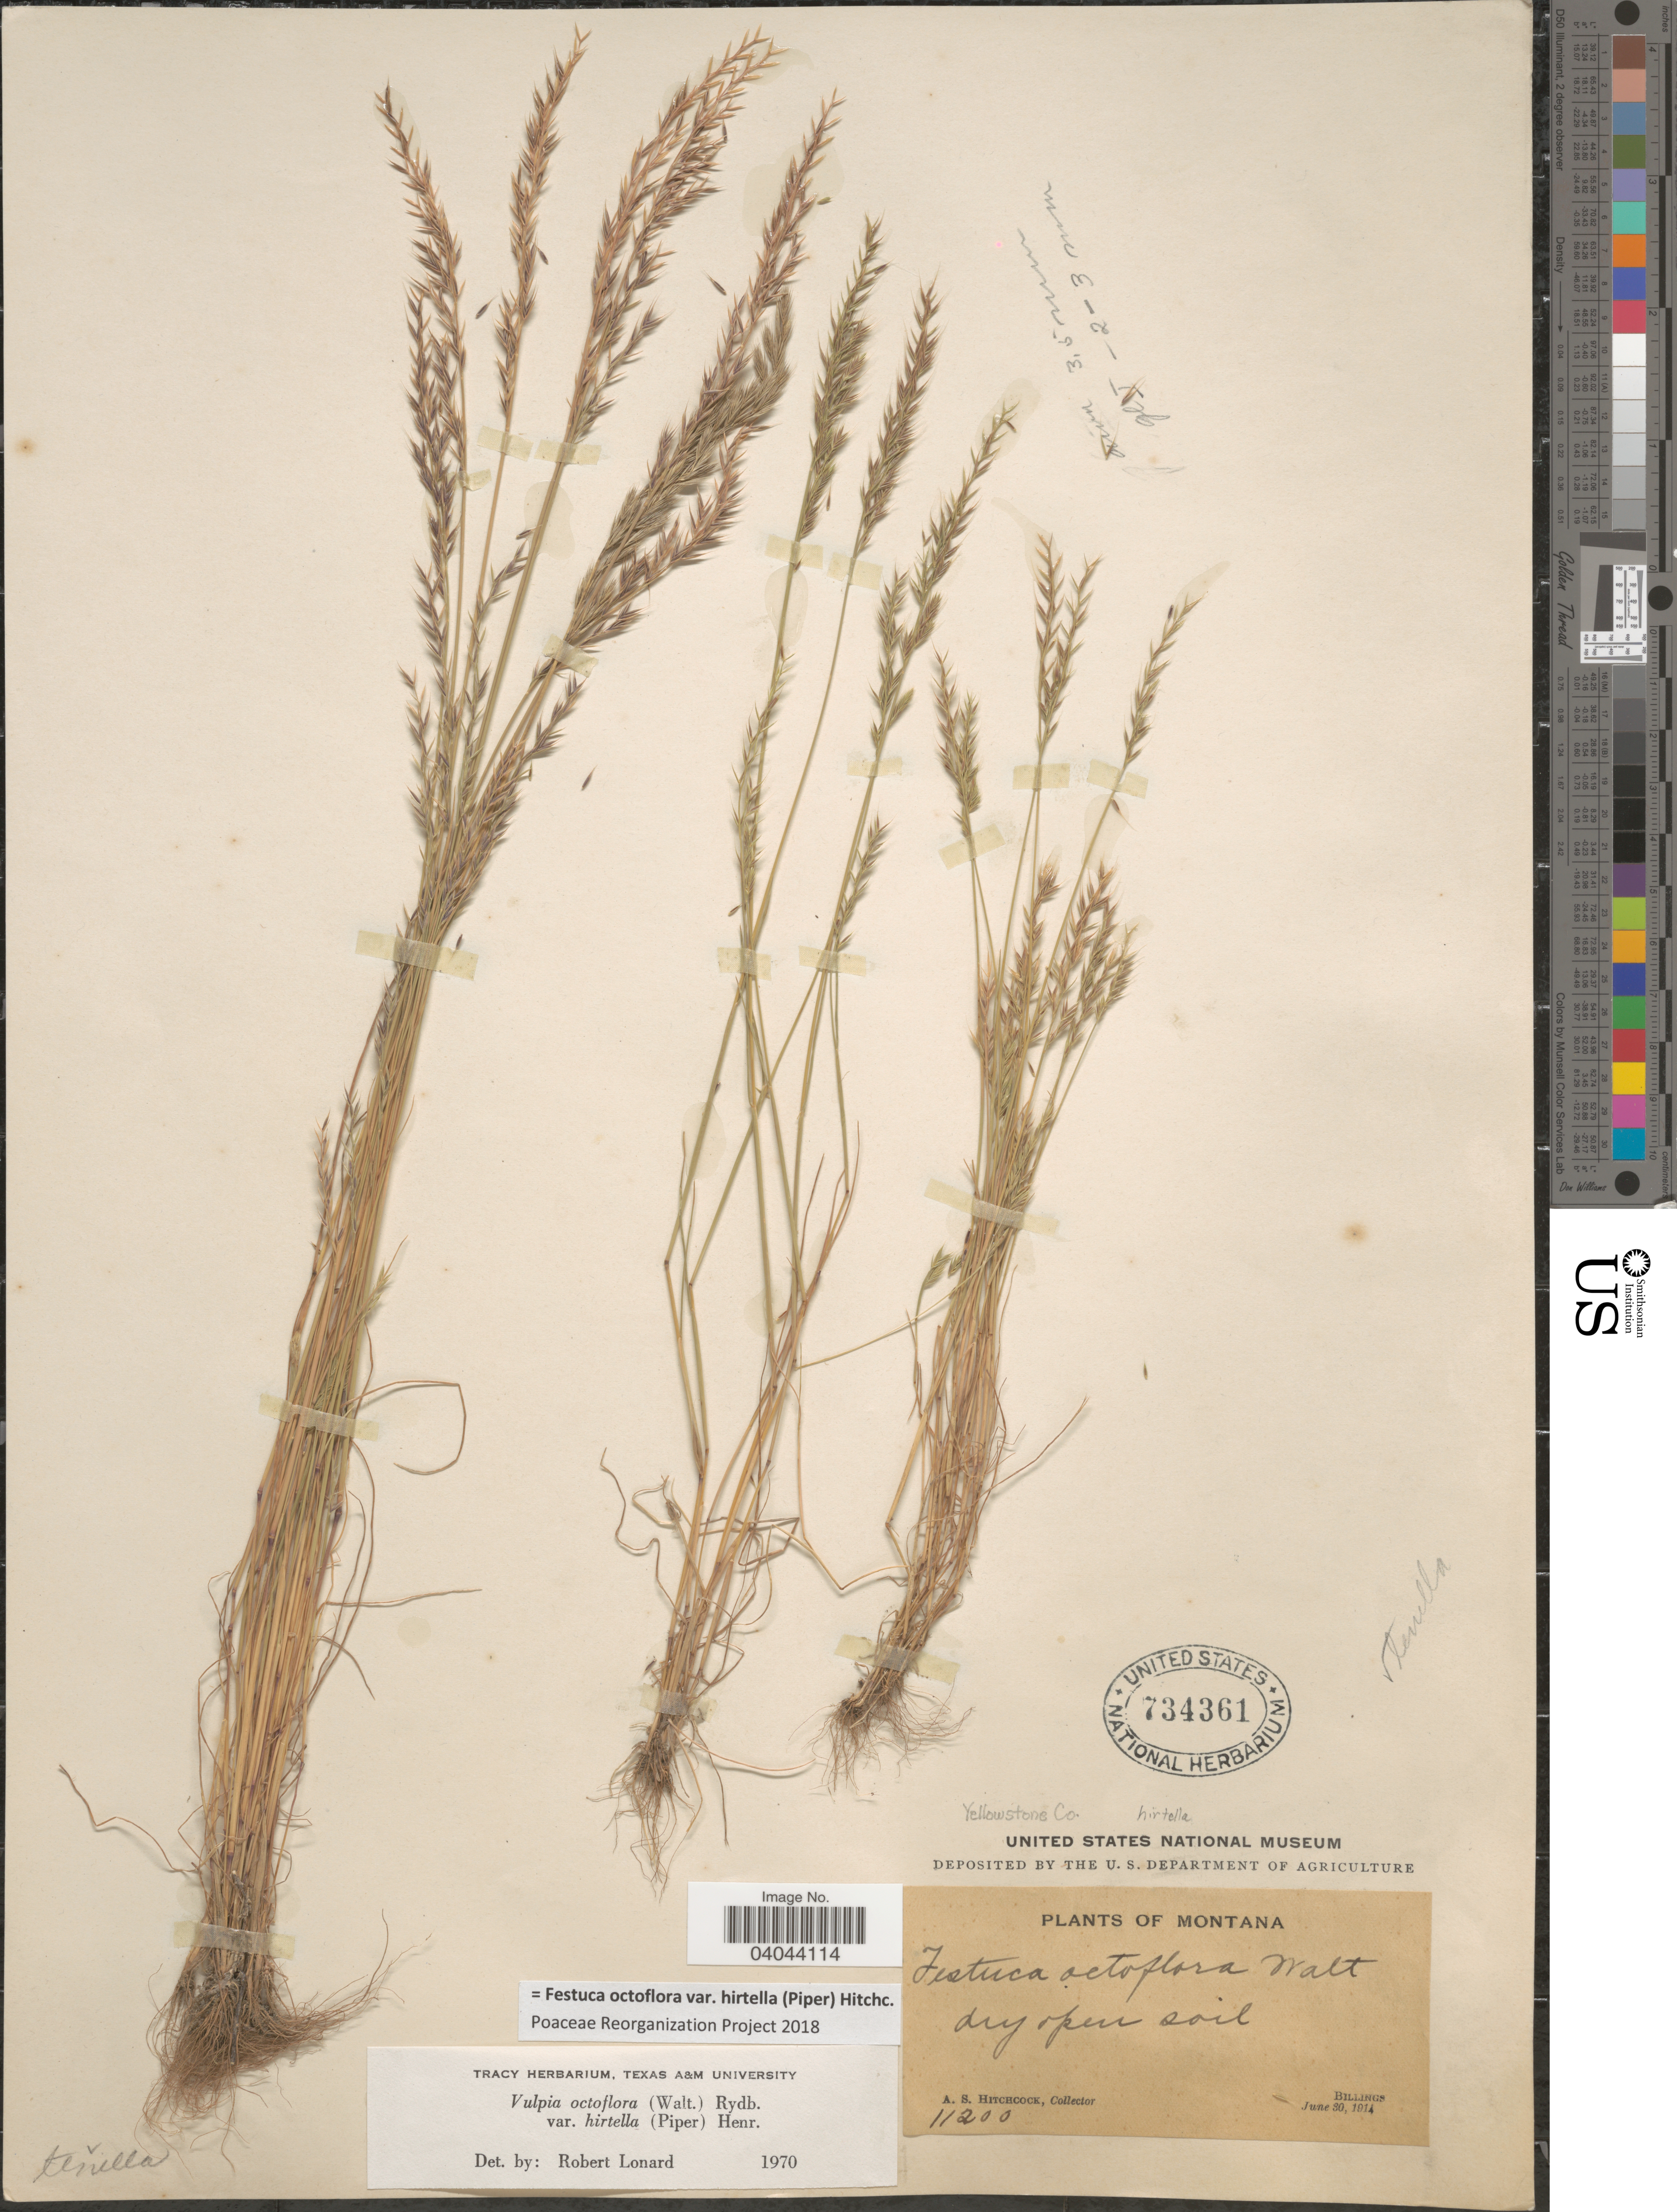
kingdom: Plantae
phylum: Tracheophyta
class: Liliopsida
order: Poales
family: Poaceae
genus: Festuca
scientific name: Festuca octoflora var. hirtella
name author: Piper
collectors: A. S. Hitchcock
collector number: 11200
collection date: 1914-06-30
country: United States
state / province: Montana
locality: Yellowstone Co. Billings.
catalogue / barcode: US 734361